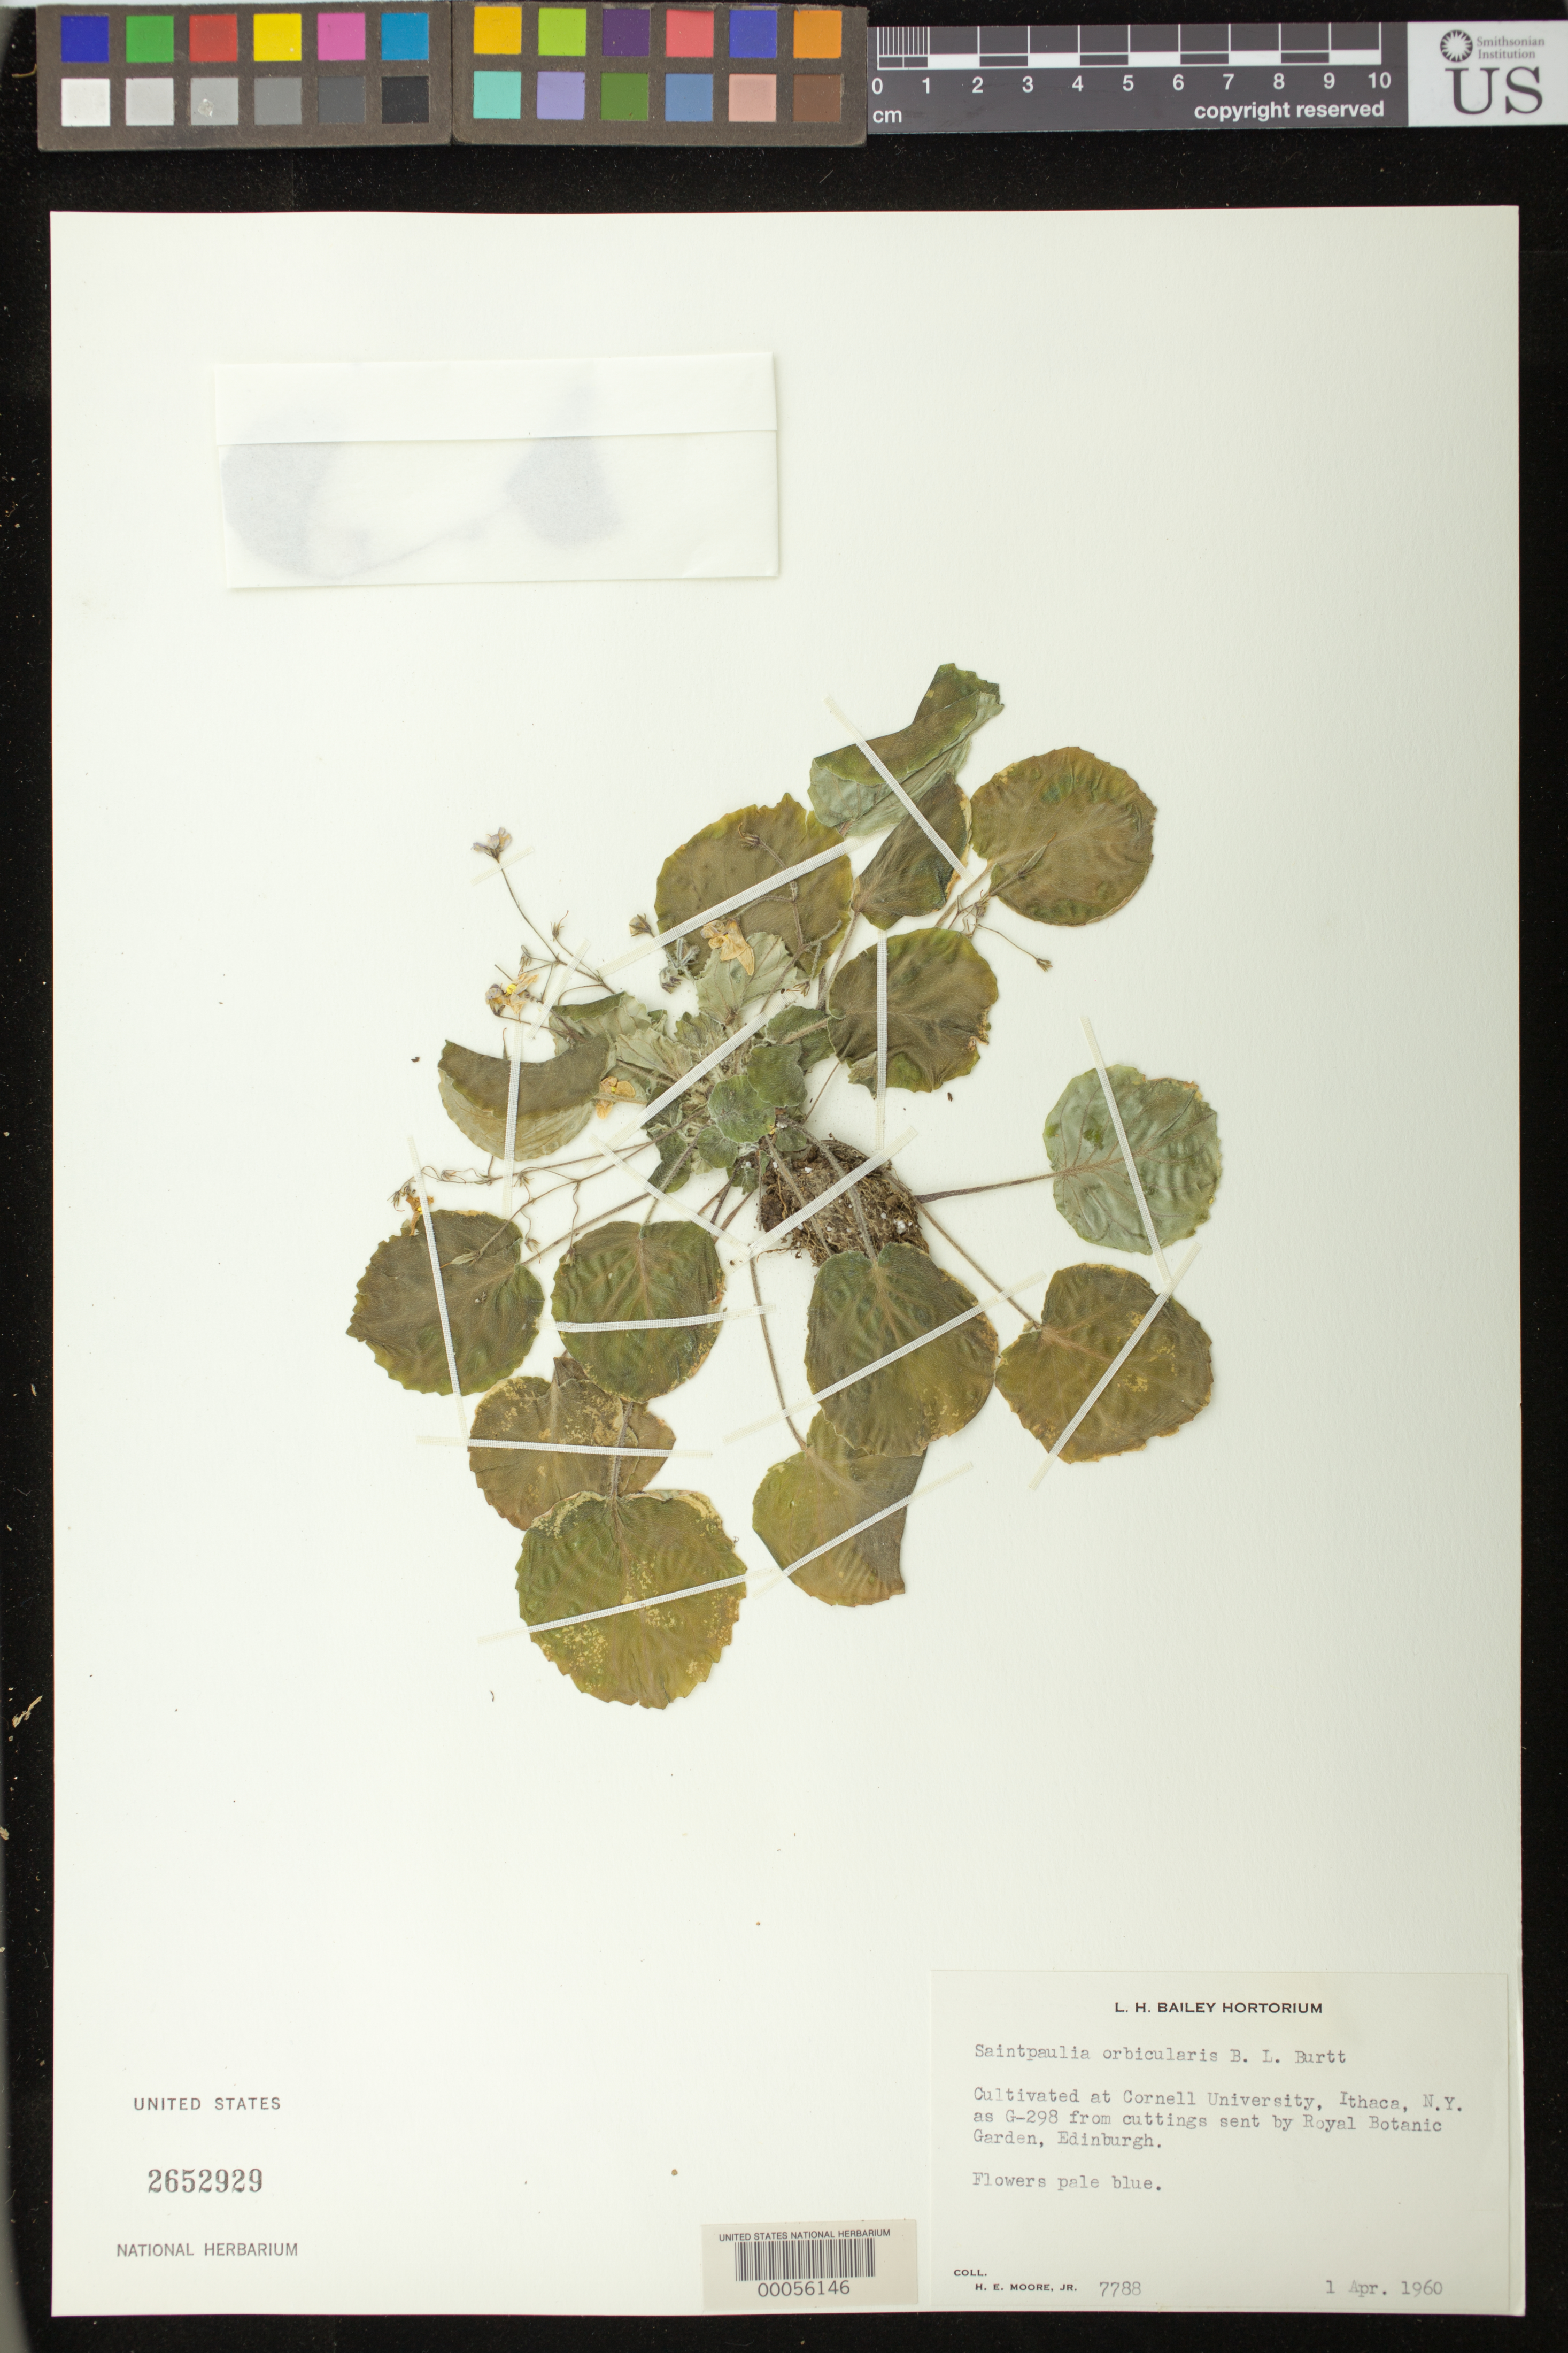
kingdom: Plantae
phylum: Tracheophyta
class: Magnoliopsida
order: Lamiales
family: Gesneriaceae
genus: Streptocarpus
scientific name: Streptocarpus ionanthus subsp. orbicularis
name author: (B.L. Burtt) Christenh.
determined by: Skog, Laurence E.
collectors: H. E. Moore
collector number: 7788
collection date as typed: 01 Apr 1960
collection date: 1960-04-01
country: United States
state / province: New York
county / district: Tompkins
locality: Cornell University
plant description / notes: cultivated as G-298 from cuttings sent by Royal Botanic Garden, Edinburgh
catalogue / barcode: US 2652929